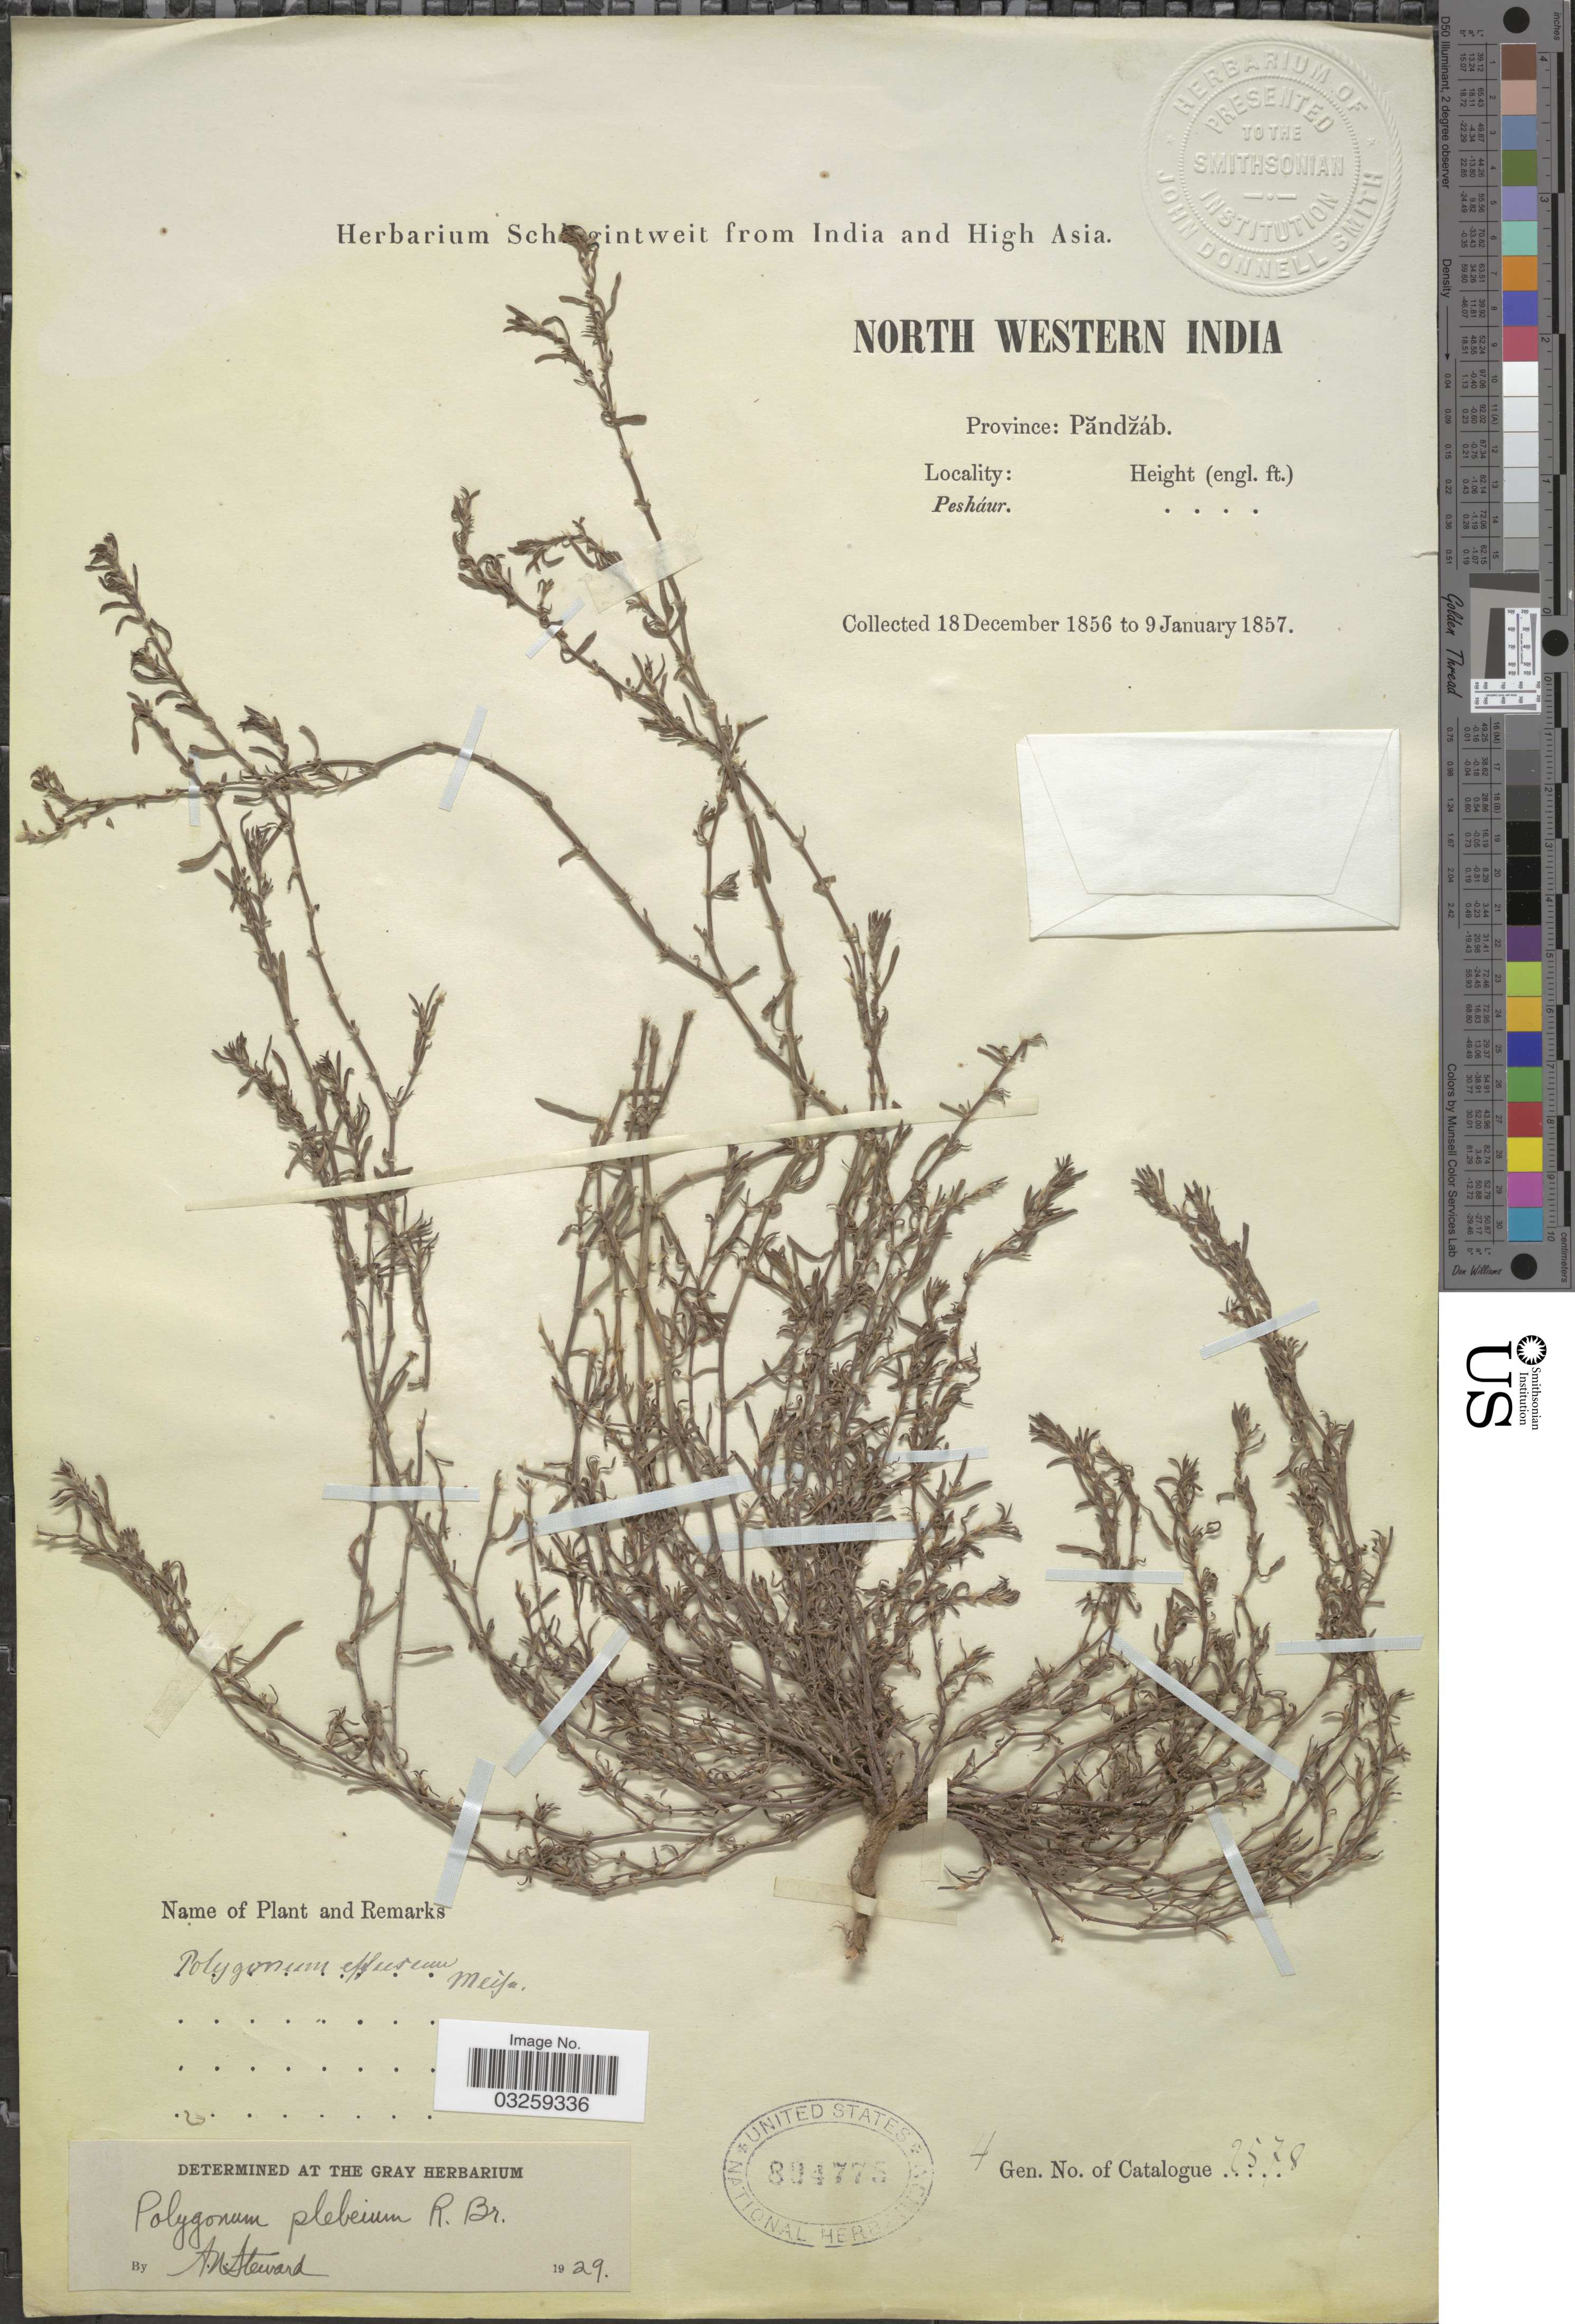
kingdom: Plantae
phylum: Tracheophyta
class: Magnoliopsida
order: Caryophyllales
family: Polygonaceae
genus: Polygonum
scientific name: Polygonum plebeium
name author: R. Br.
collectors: ex herb. Schlagintweit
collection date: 1856-12-18/1857-01-09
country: India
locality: North Western India. Province: Păndžáb. Pesháur.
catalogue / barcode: US 804775